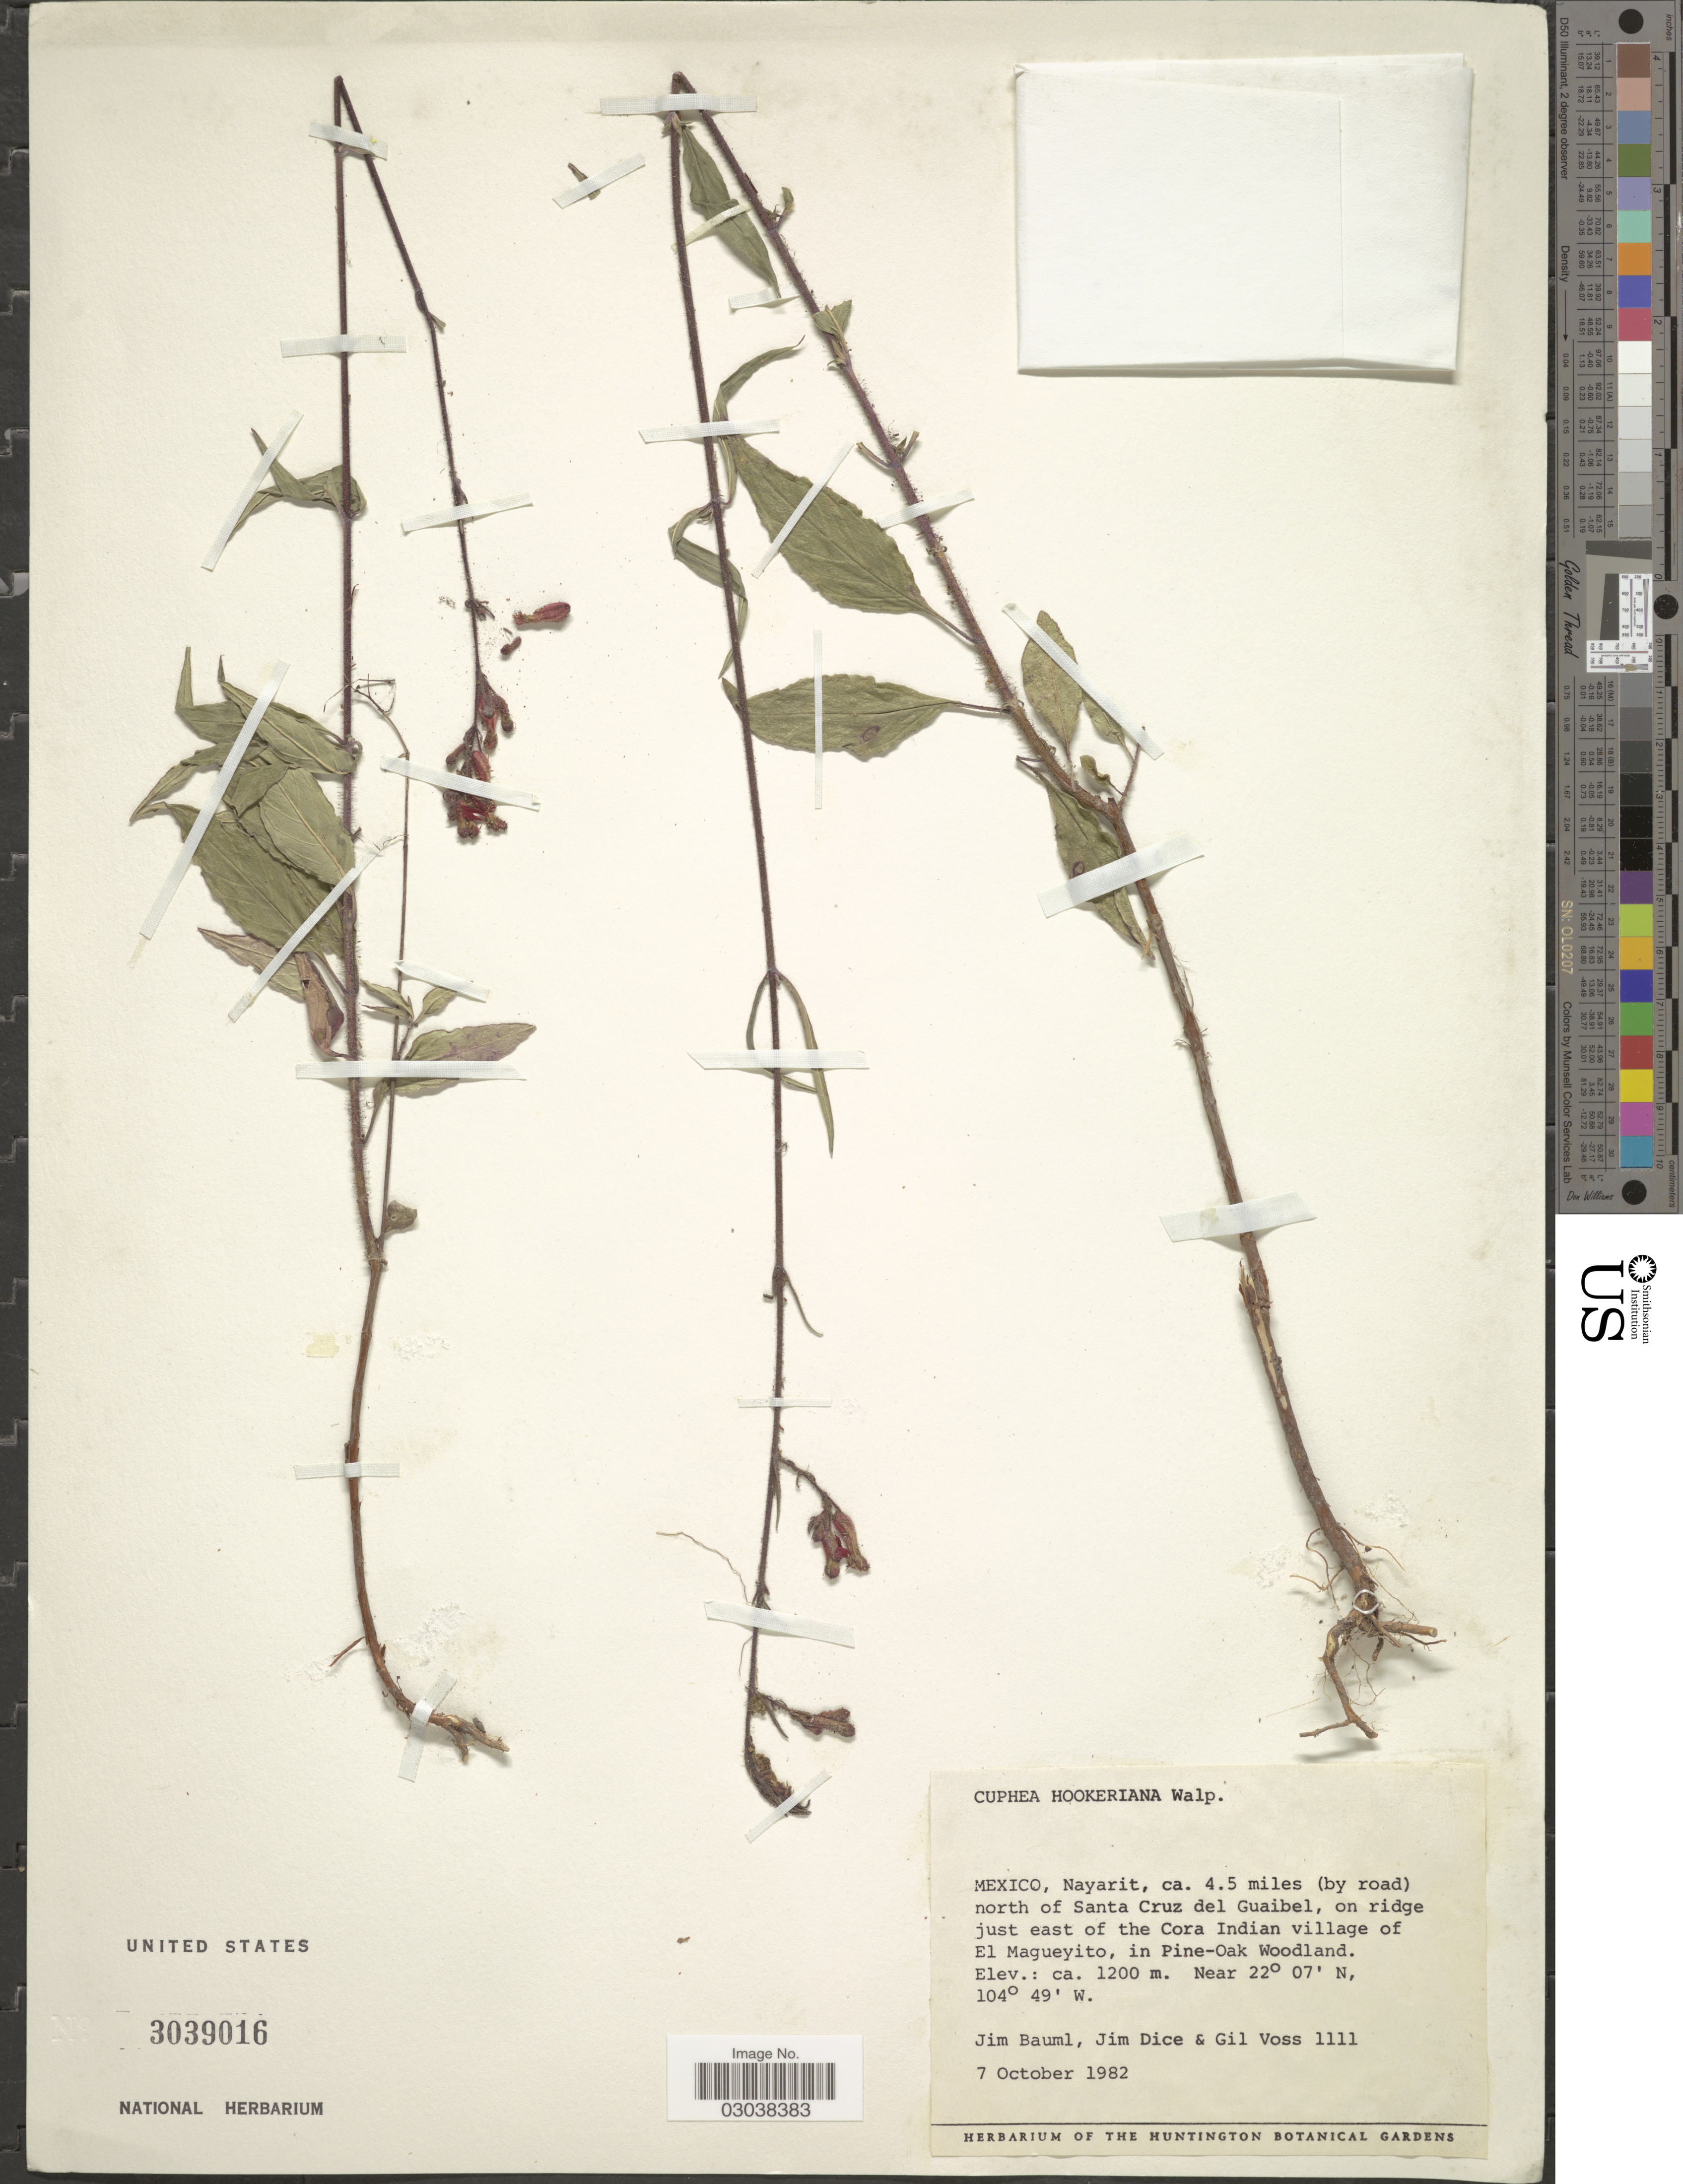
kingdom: Plantae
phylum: Tracheophyta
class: Magnoliopsida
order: Myrtales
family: Lythraceae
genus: Cuphea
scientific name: Cuphea hookeriana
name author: Walp.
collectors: J. Bauml, J. Dice & G. Voss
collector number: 1111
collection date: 1982-10-07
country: Mexico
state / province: Nayarit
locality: Ca. 4.5 miles (by road) north of Santa Cruz del Guaibel, on ridge just east of the Cora Indian village of El Magueyito.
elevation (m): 1200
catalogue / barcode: US 3039016